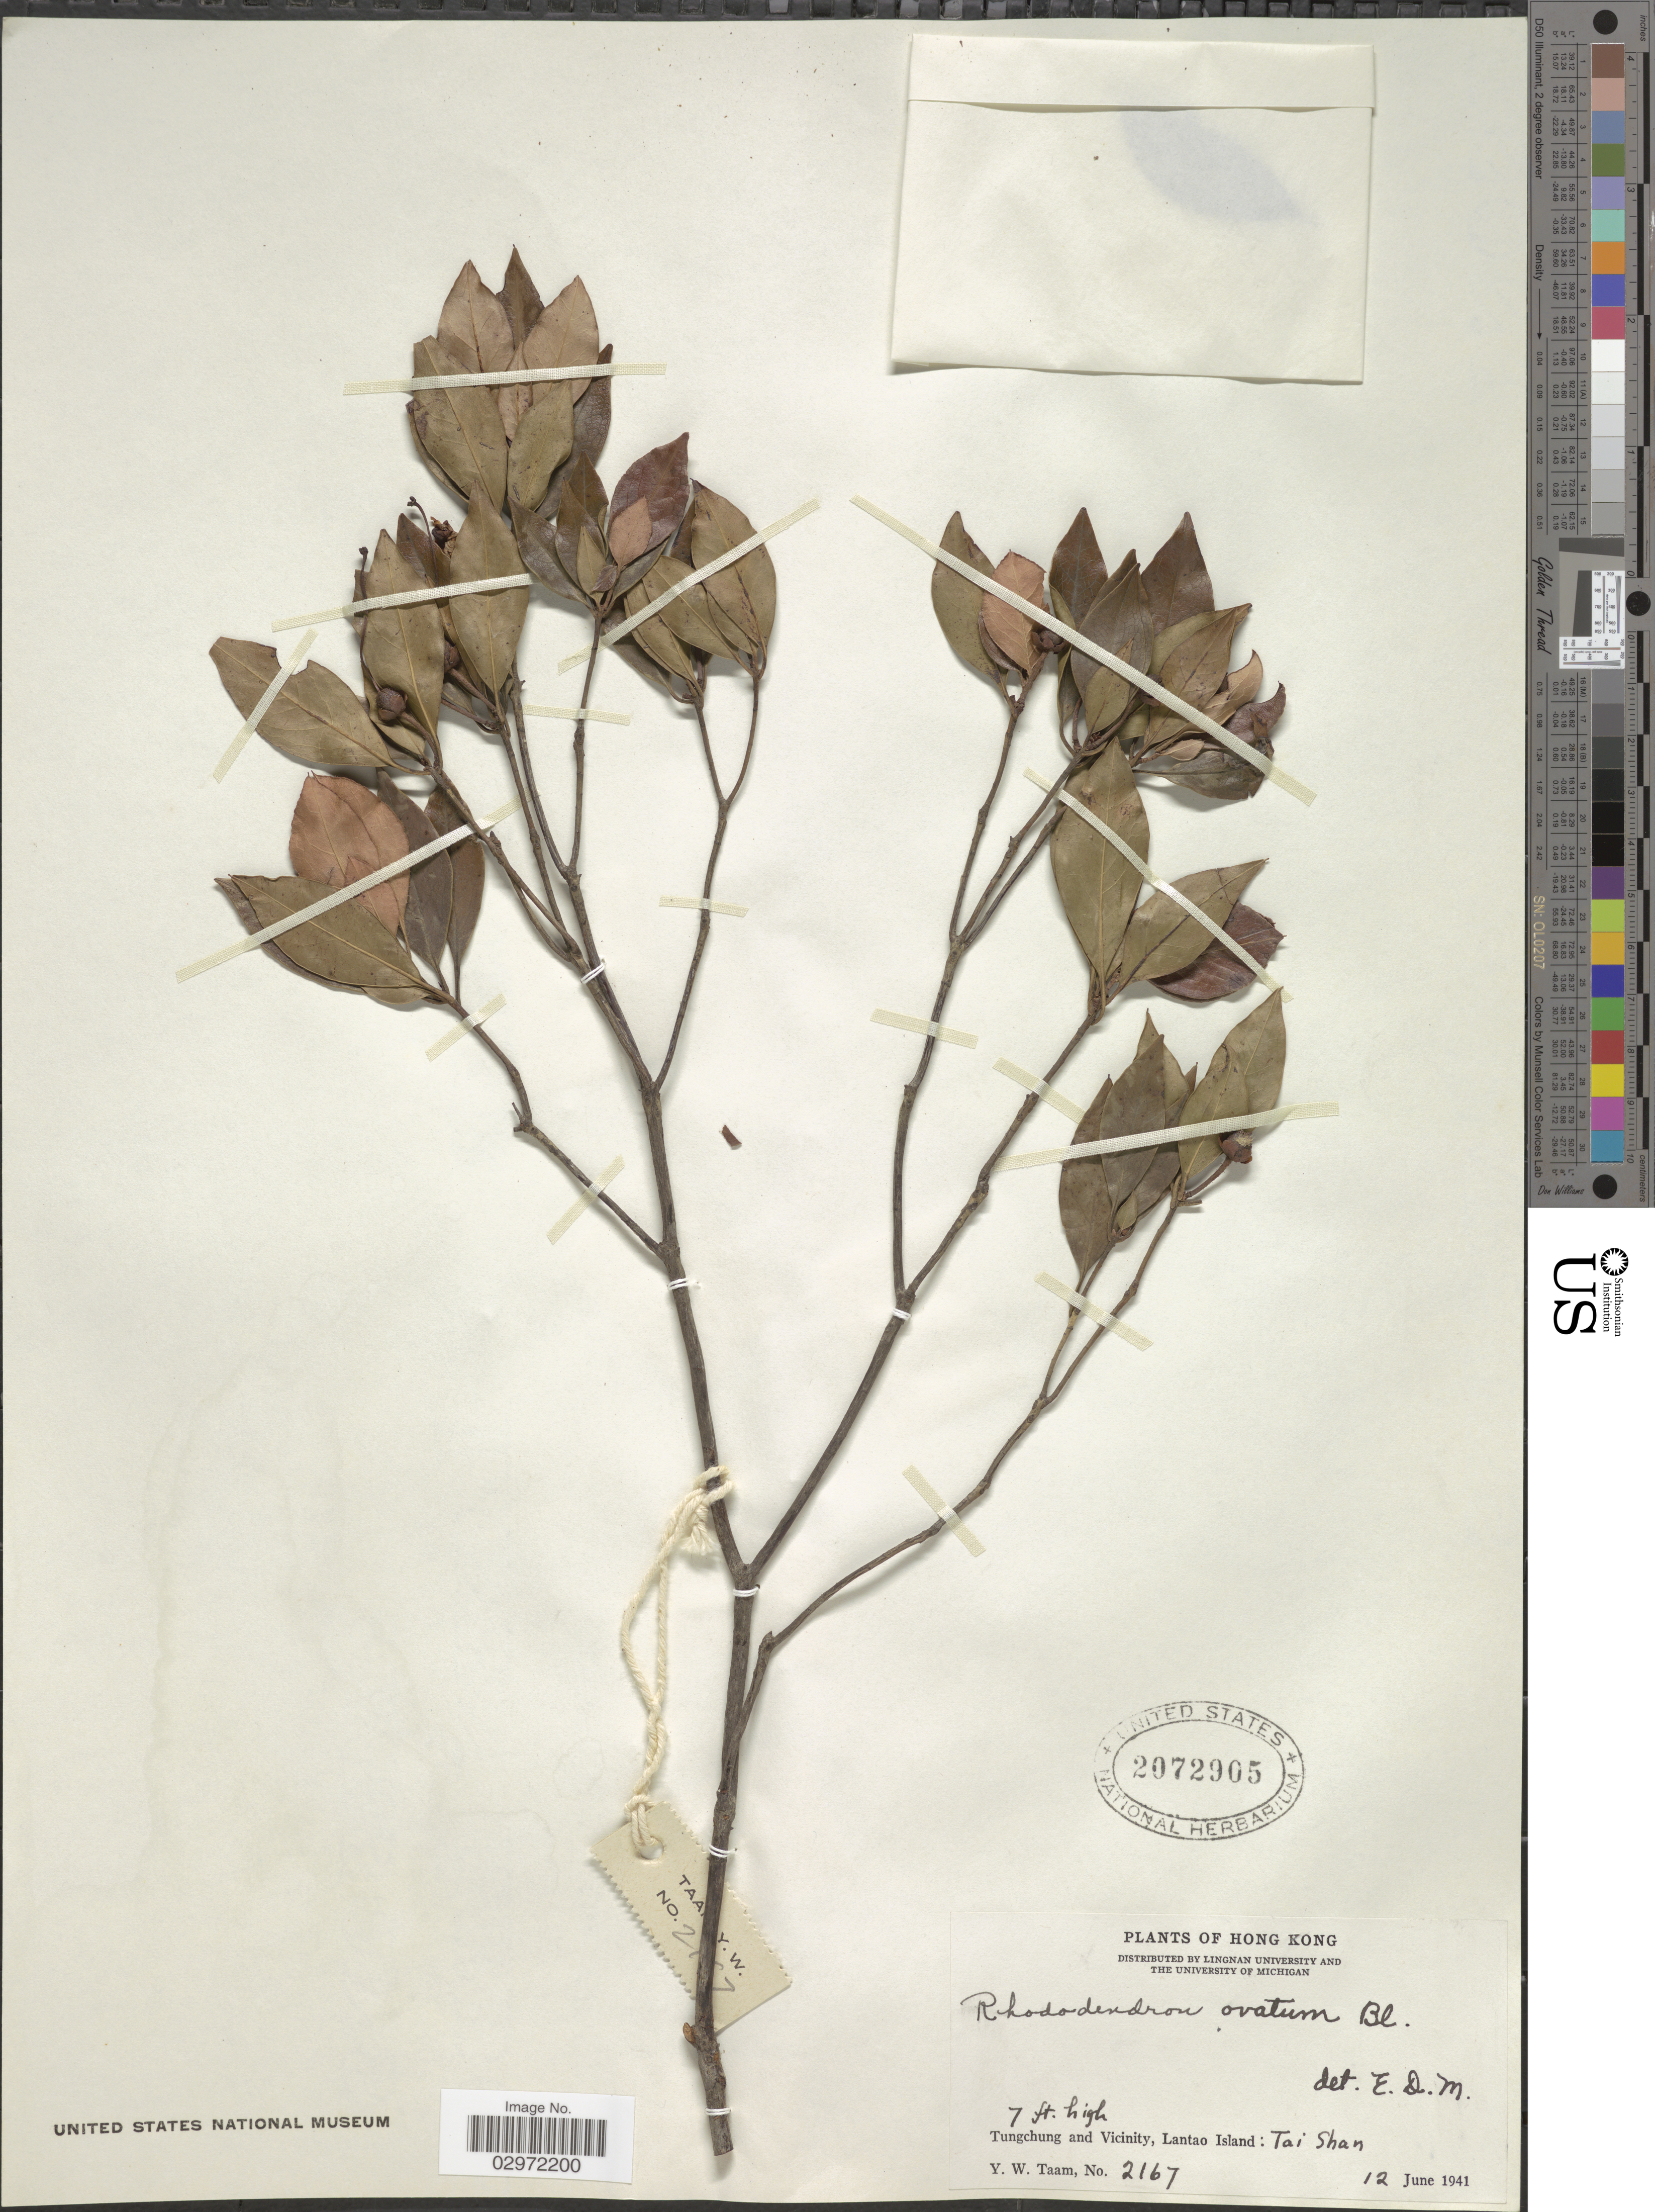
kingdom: Plantae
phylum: Tracheophyta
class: Magnoliopsida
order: Ericales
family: Ericaceae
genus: Rhododendron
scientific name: Rhododendron ovatum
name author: (Lindl.) Planch. ex Maxim.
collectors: Y. W. Taam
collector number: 2167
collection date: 1941-06-12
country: China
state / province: Hong Kong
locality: Tungchung and Vicinity, Lantao Island: Tai Shan.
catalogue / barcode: US 2072905